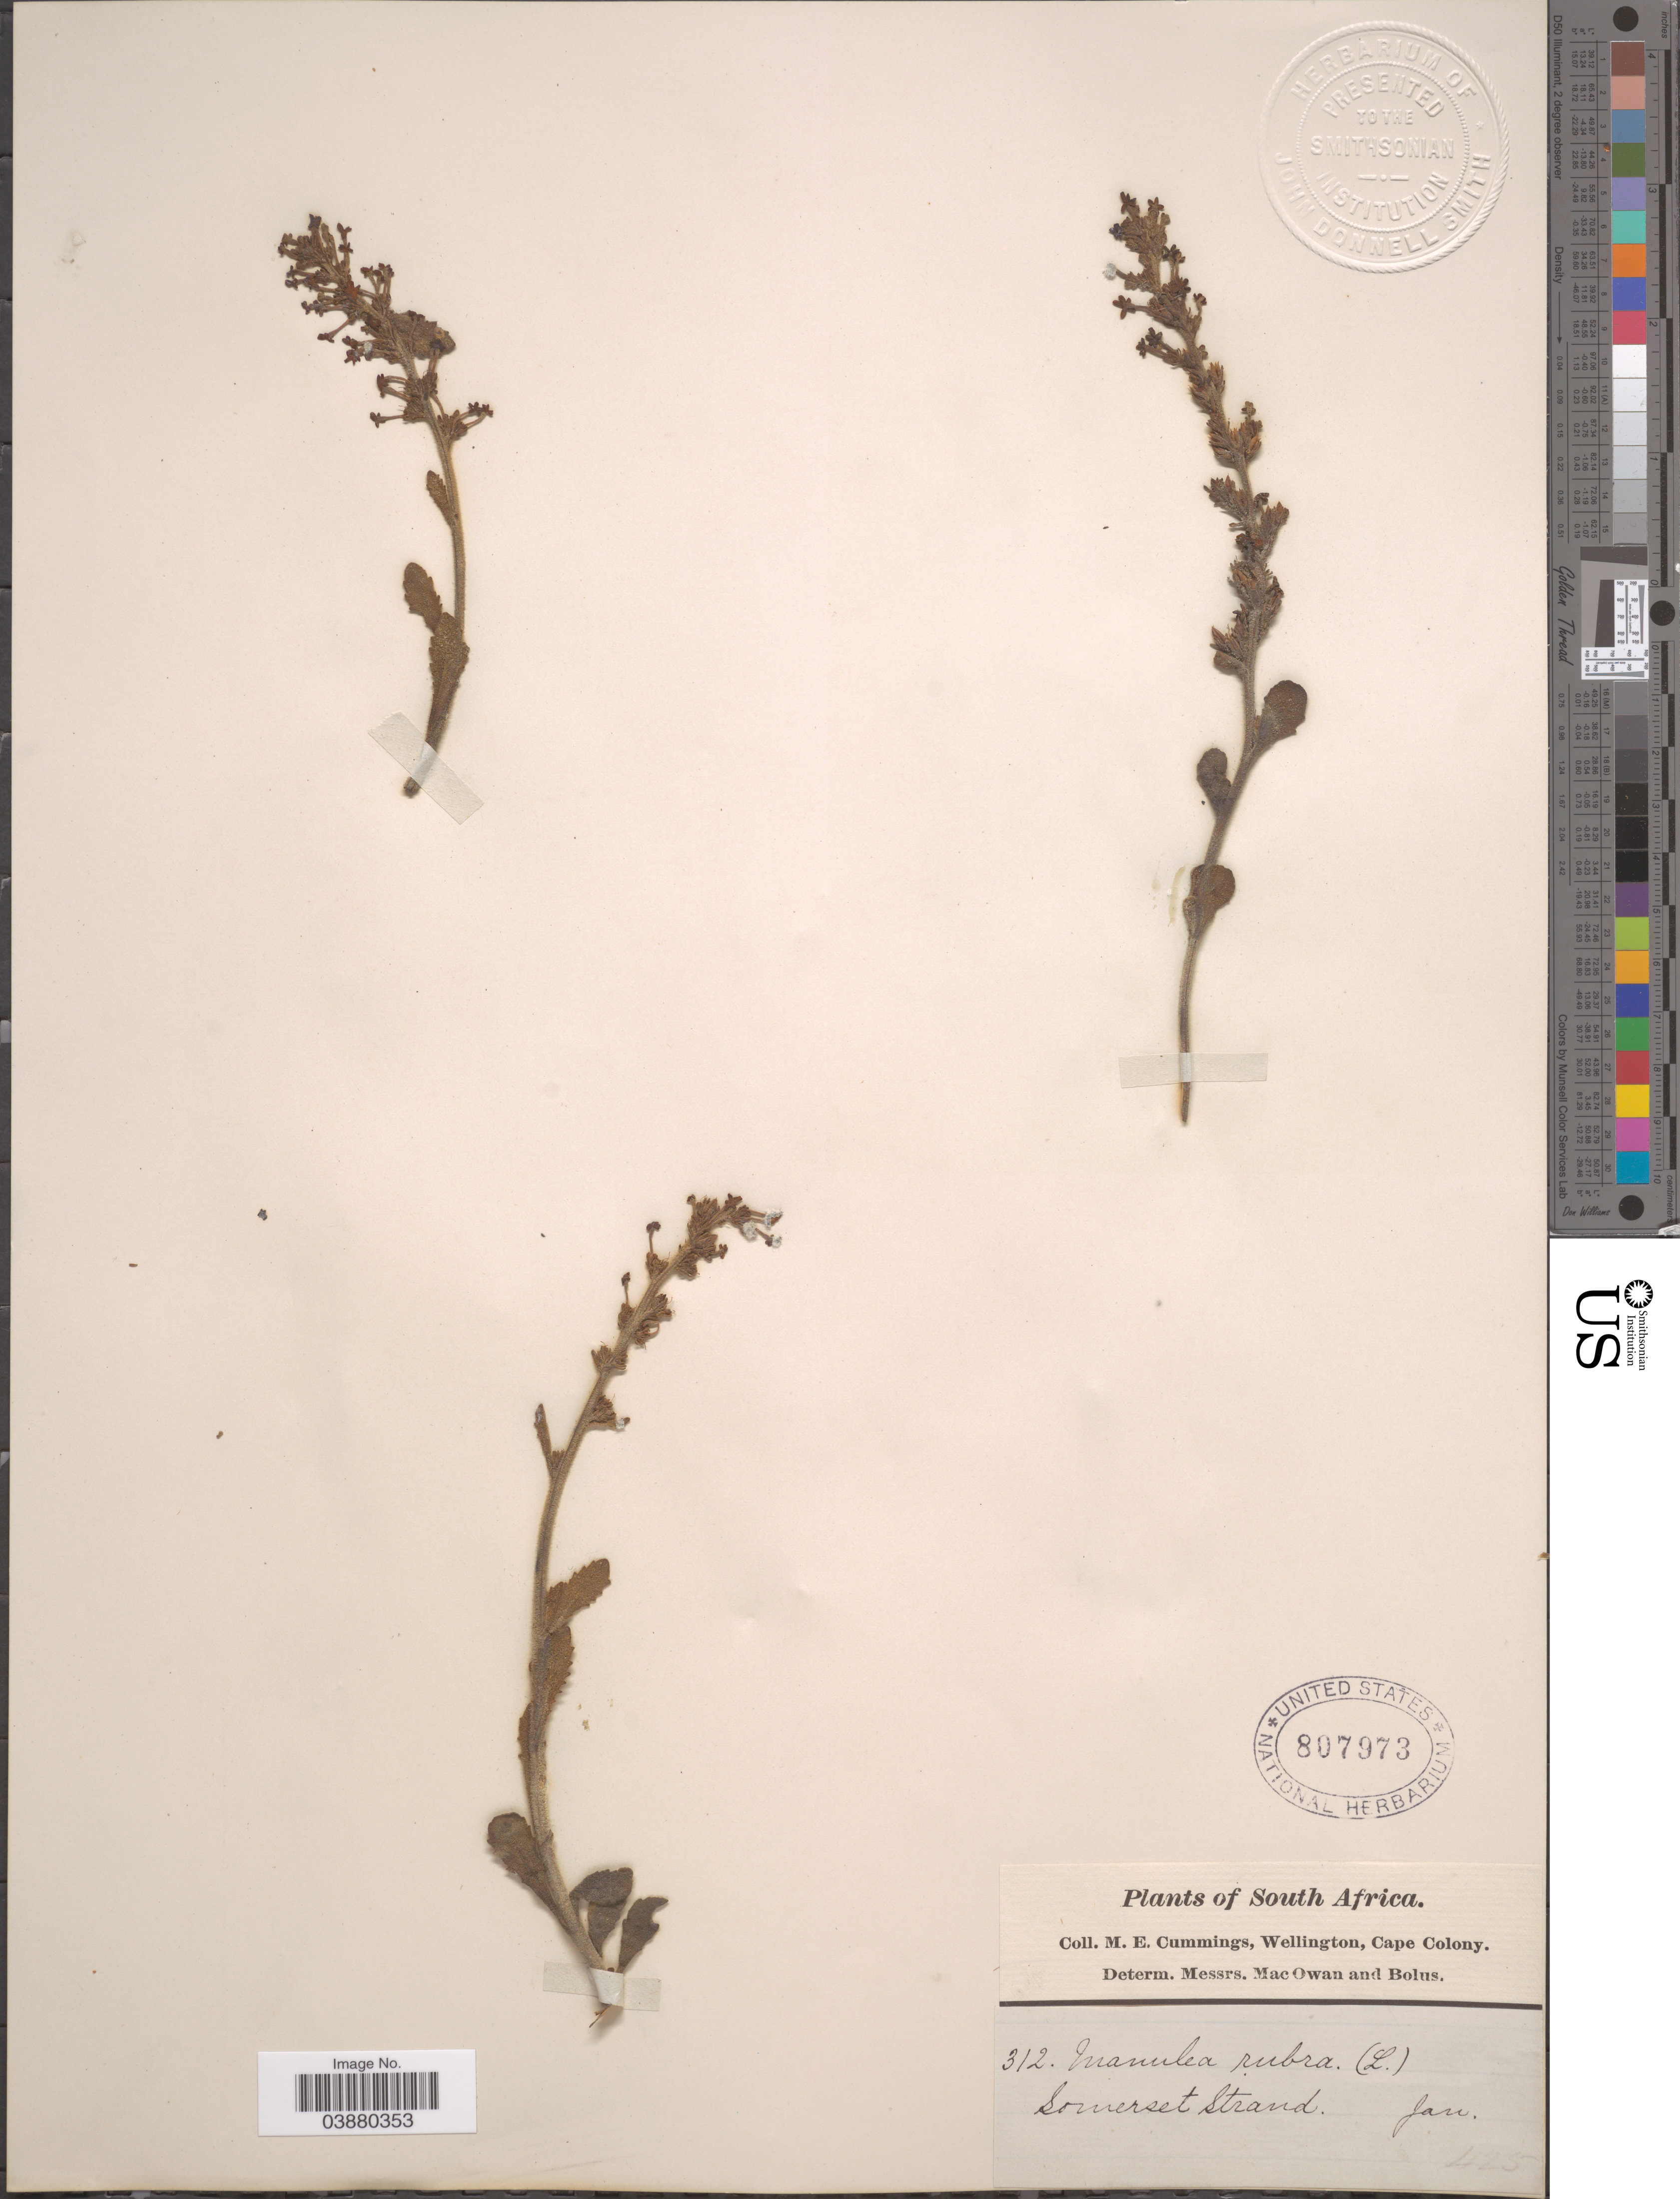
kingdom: Plantae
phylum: Tracheophyta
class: Magnoliopsida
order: Lamiales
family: Scrophulariaceae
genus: Manulea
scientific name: Manulea rubra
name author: L. f.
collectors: M. E. Cummings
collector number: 312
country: South Africa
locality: Somerset Strand.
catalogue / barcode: US 807973